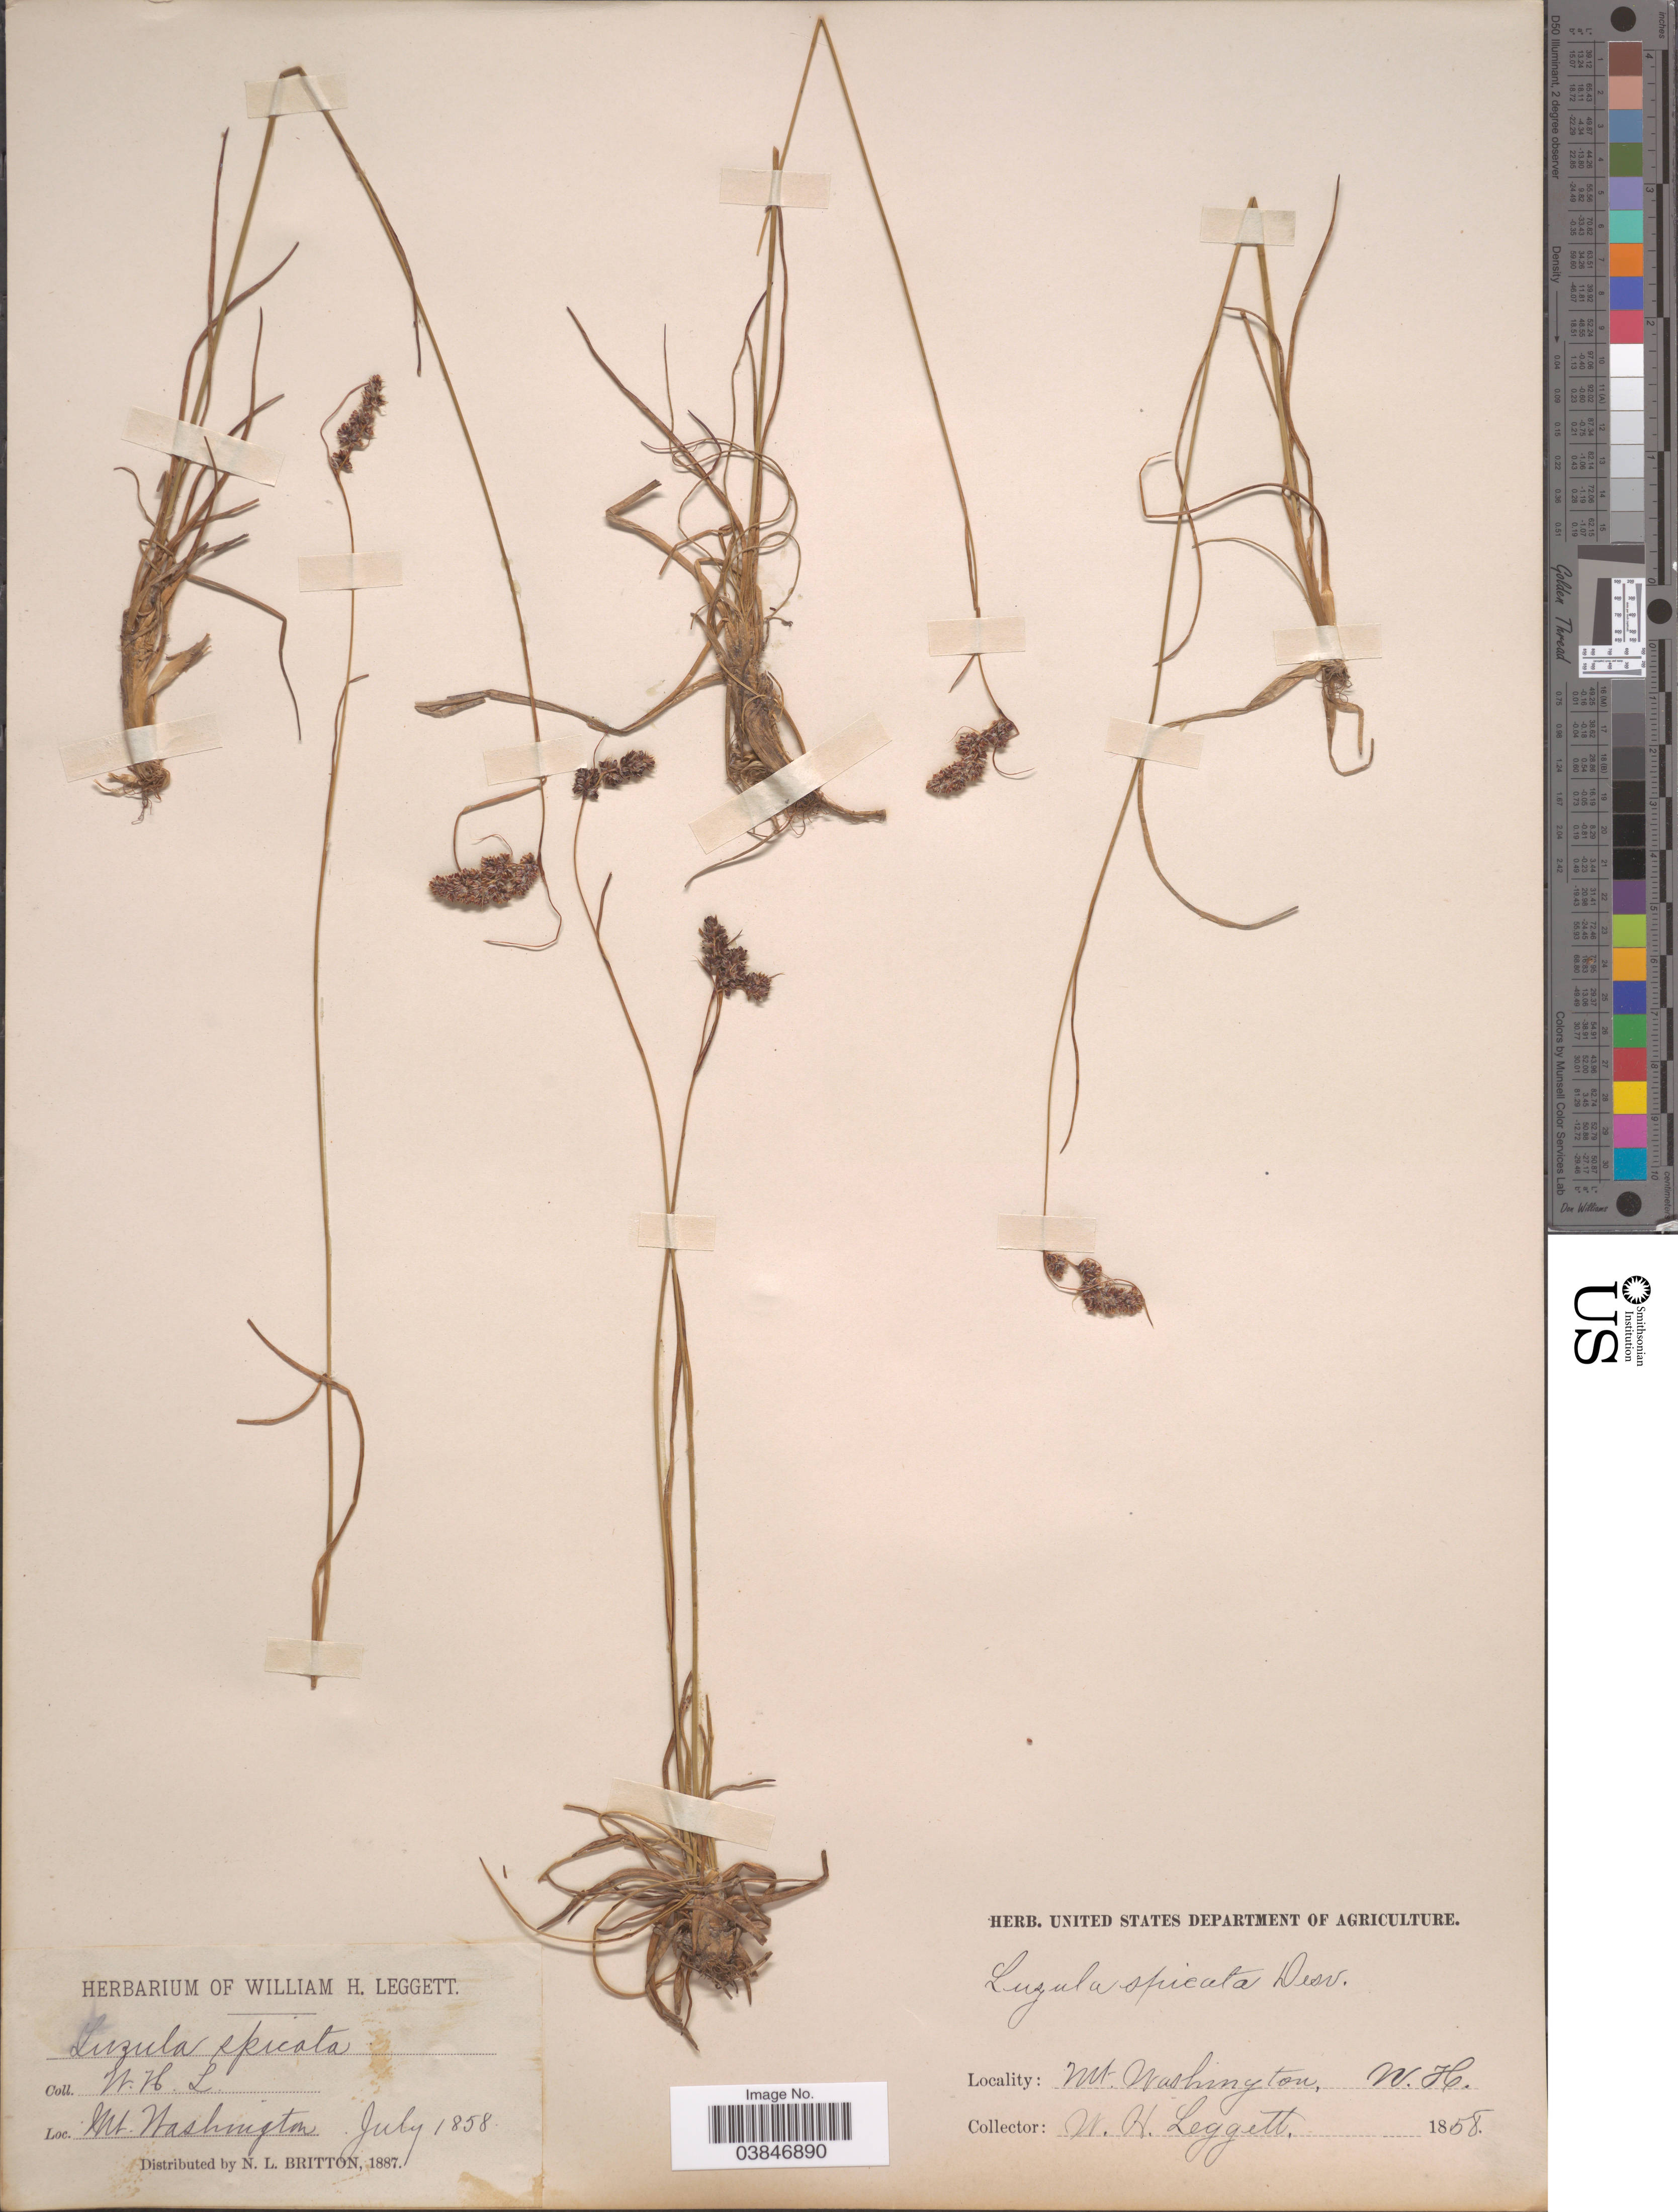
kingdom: Plantae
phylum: Tracheophyta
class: Liliopsida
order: Poales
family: Juncaceae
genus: Luzula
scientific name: Luzula spicata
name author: (L.) DC.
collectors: W. Leggett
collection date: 1858-07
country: United States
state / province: New Hampshire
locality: Mt. Washington.